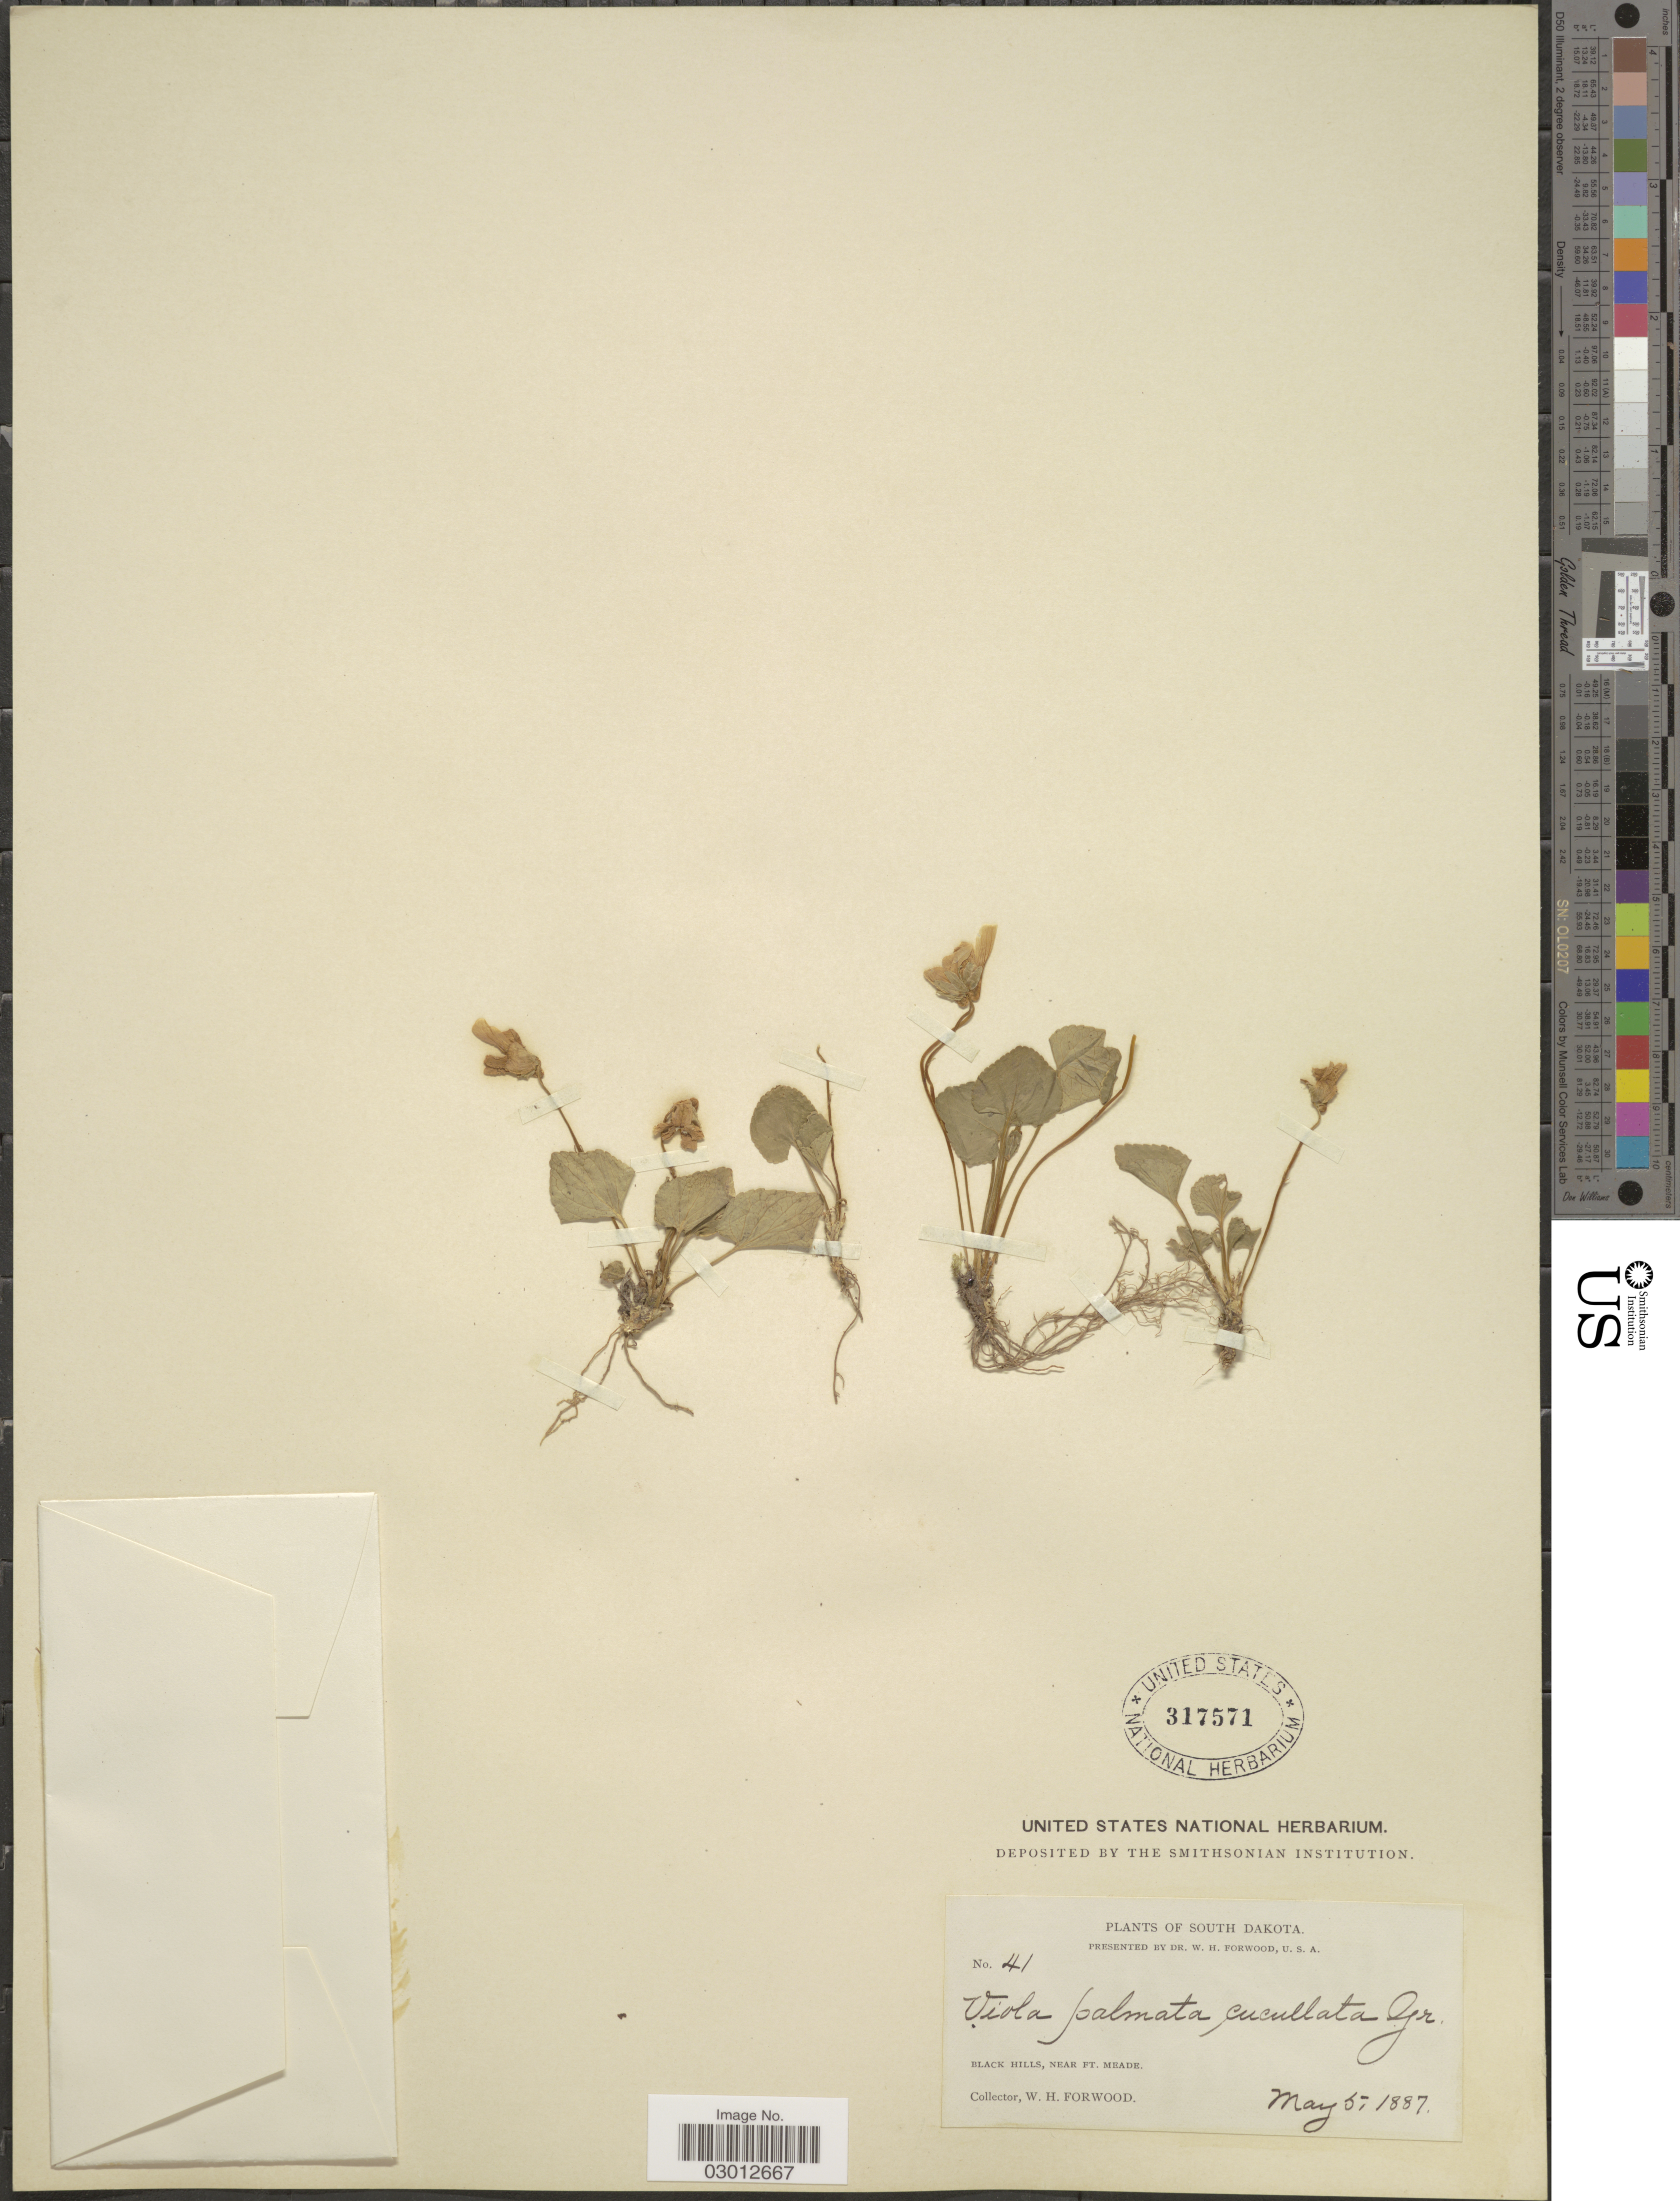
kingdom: Plantae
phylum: Tracheophyta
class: Magnoliopsida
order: Malpighiales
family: Violaceae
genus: Viola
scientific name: Viola papilionacea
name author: Pursh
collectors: W. Forwood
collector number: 41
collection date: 1887-05-05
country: United States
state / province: South Dakota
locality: Black Hills, near Ft. Meade.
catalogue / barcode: US 317571